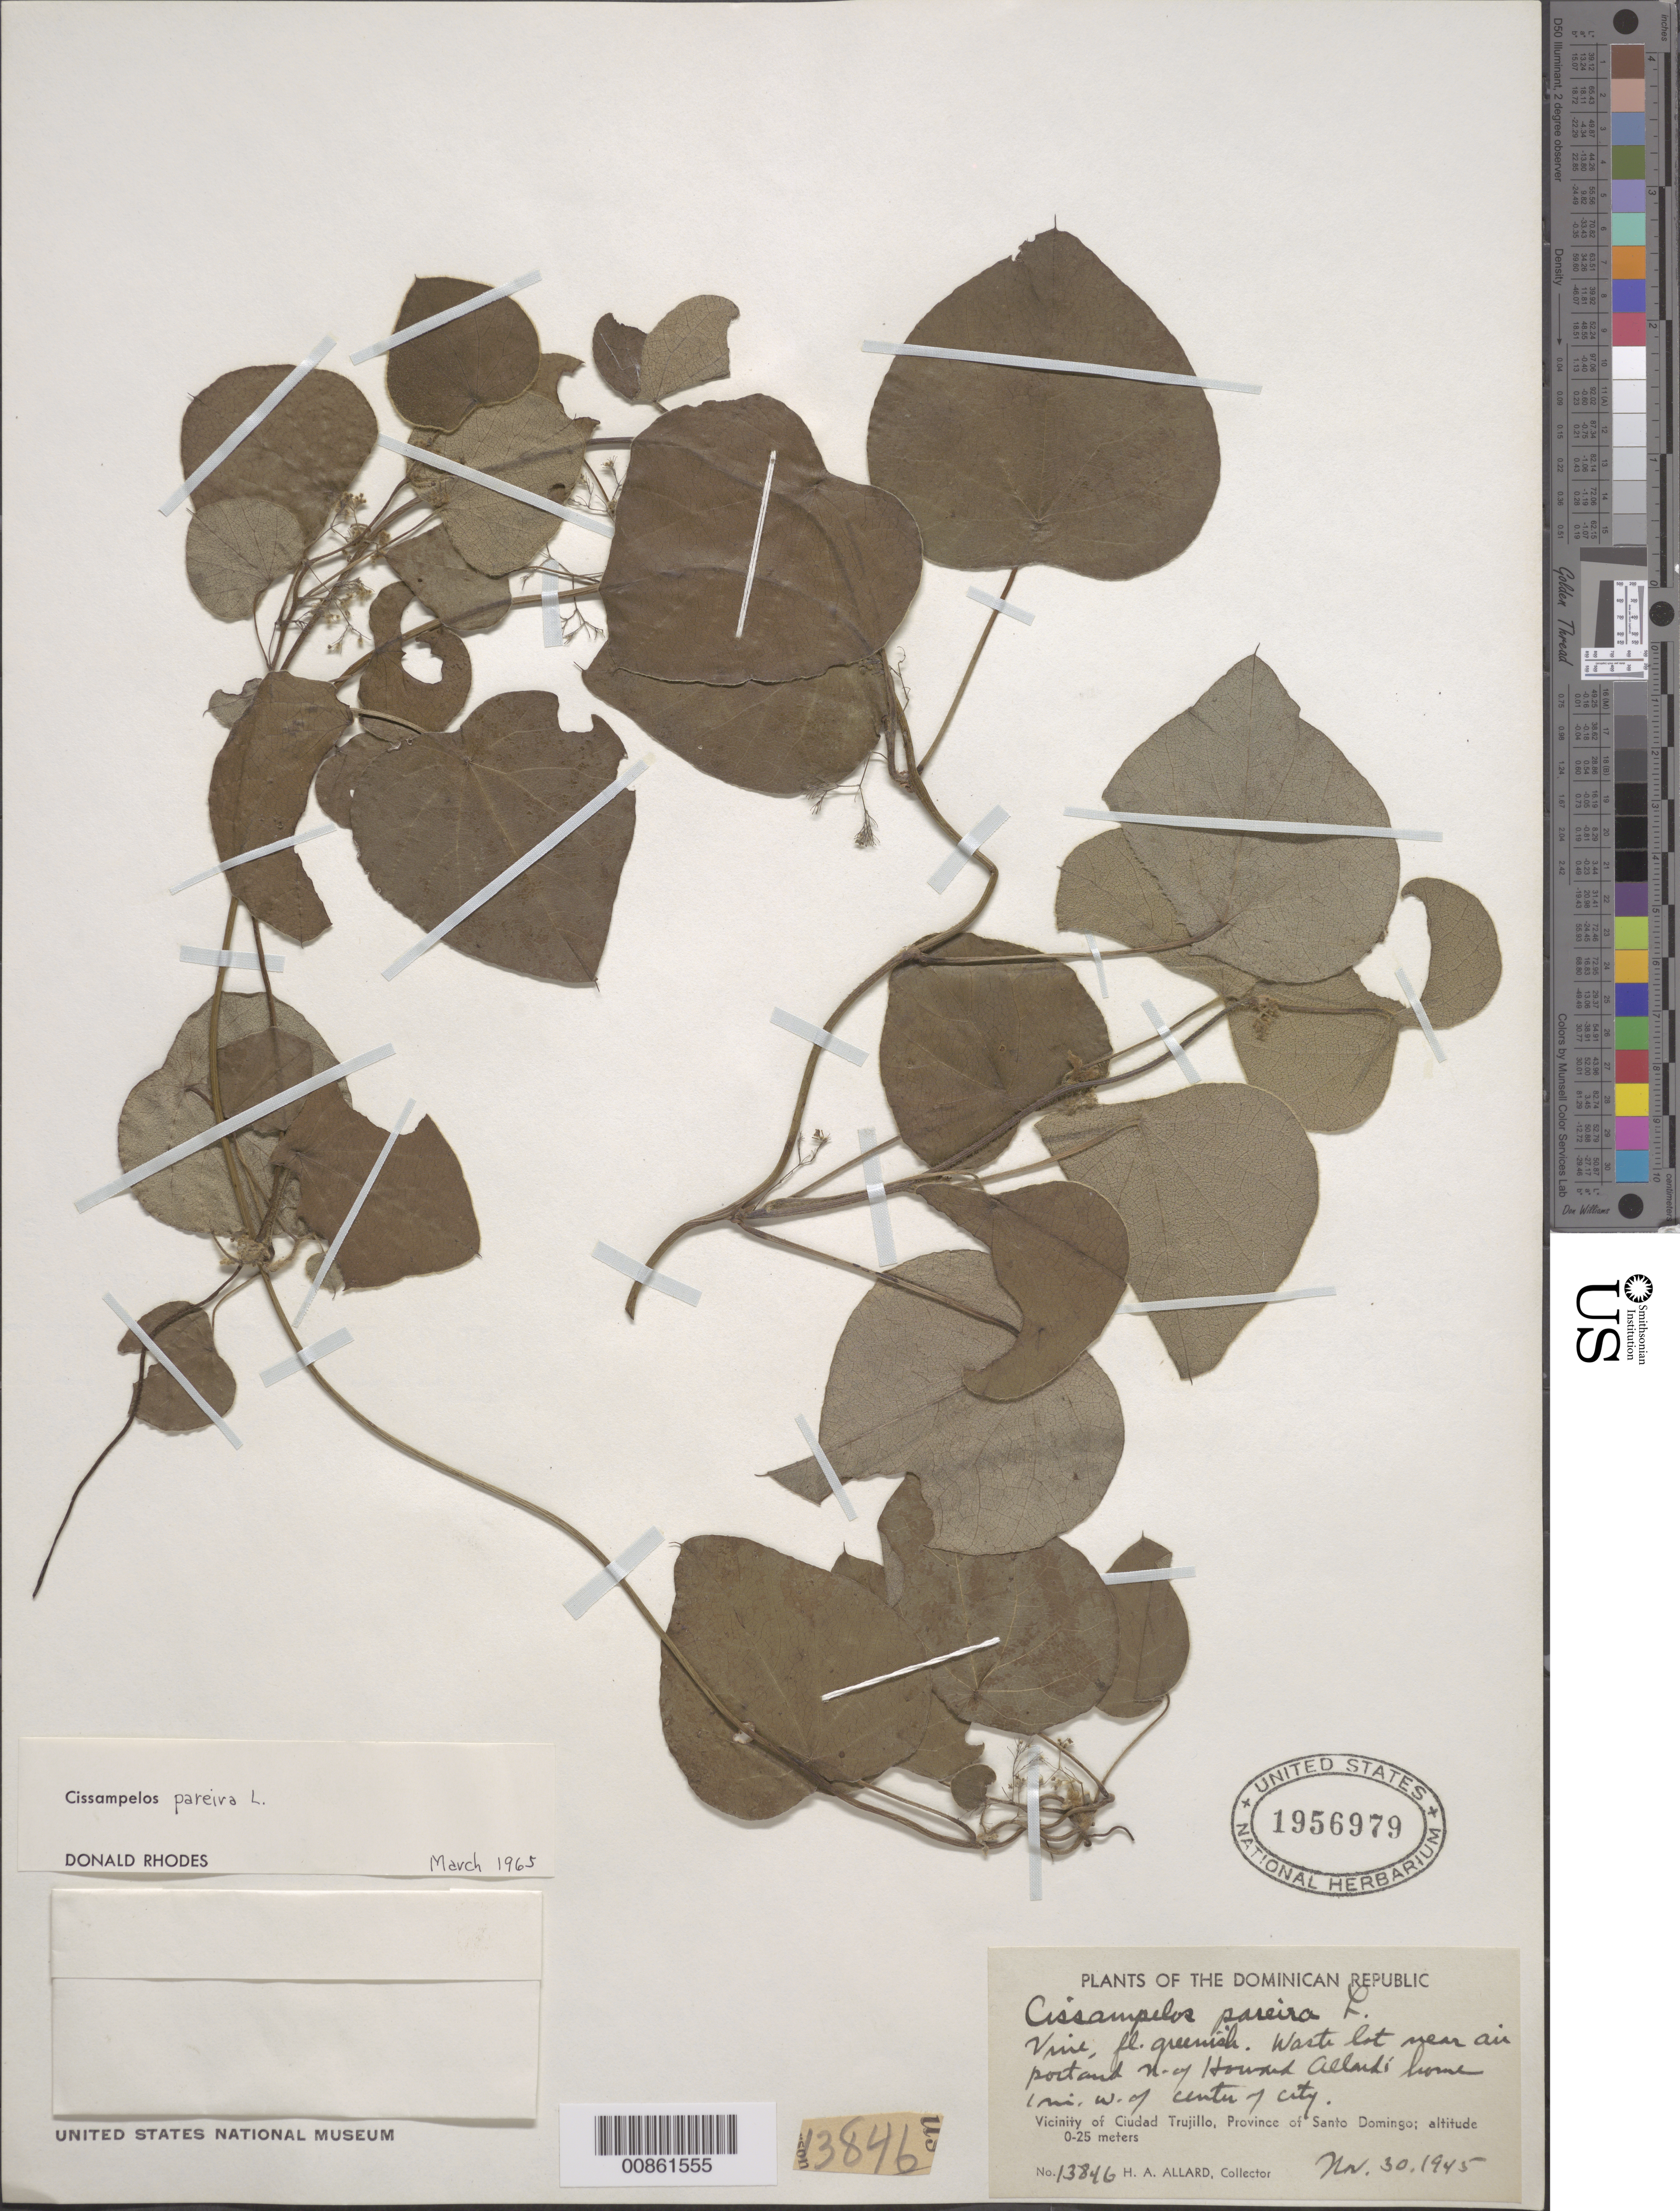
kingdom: Plantae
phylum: Tracheophyta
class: Magnoliopsida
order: Ranunculales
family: Menispermaceae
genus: Cissampelos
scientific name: Cissampelos pareira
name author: L.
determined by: Rhodes, D.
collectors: H. A. Allard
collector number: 13846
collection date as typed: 30 Nov 1945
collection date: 1945-11-30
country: Dominican Republic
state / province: Distrito Nacional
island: Hispaniola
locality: Vicinity of Ciudad Trujillo, Province of Santo Domingo (obsolete). Waste lot near airport N of Howard Allard's home, 1 mi. W of center of city.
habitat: Waste lot.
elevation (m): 0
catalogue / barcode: US 1956979